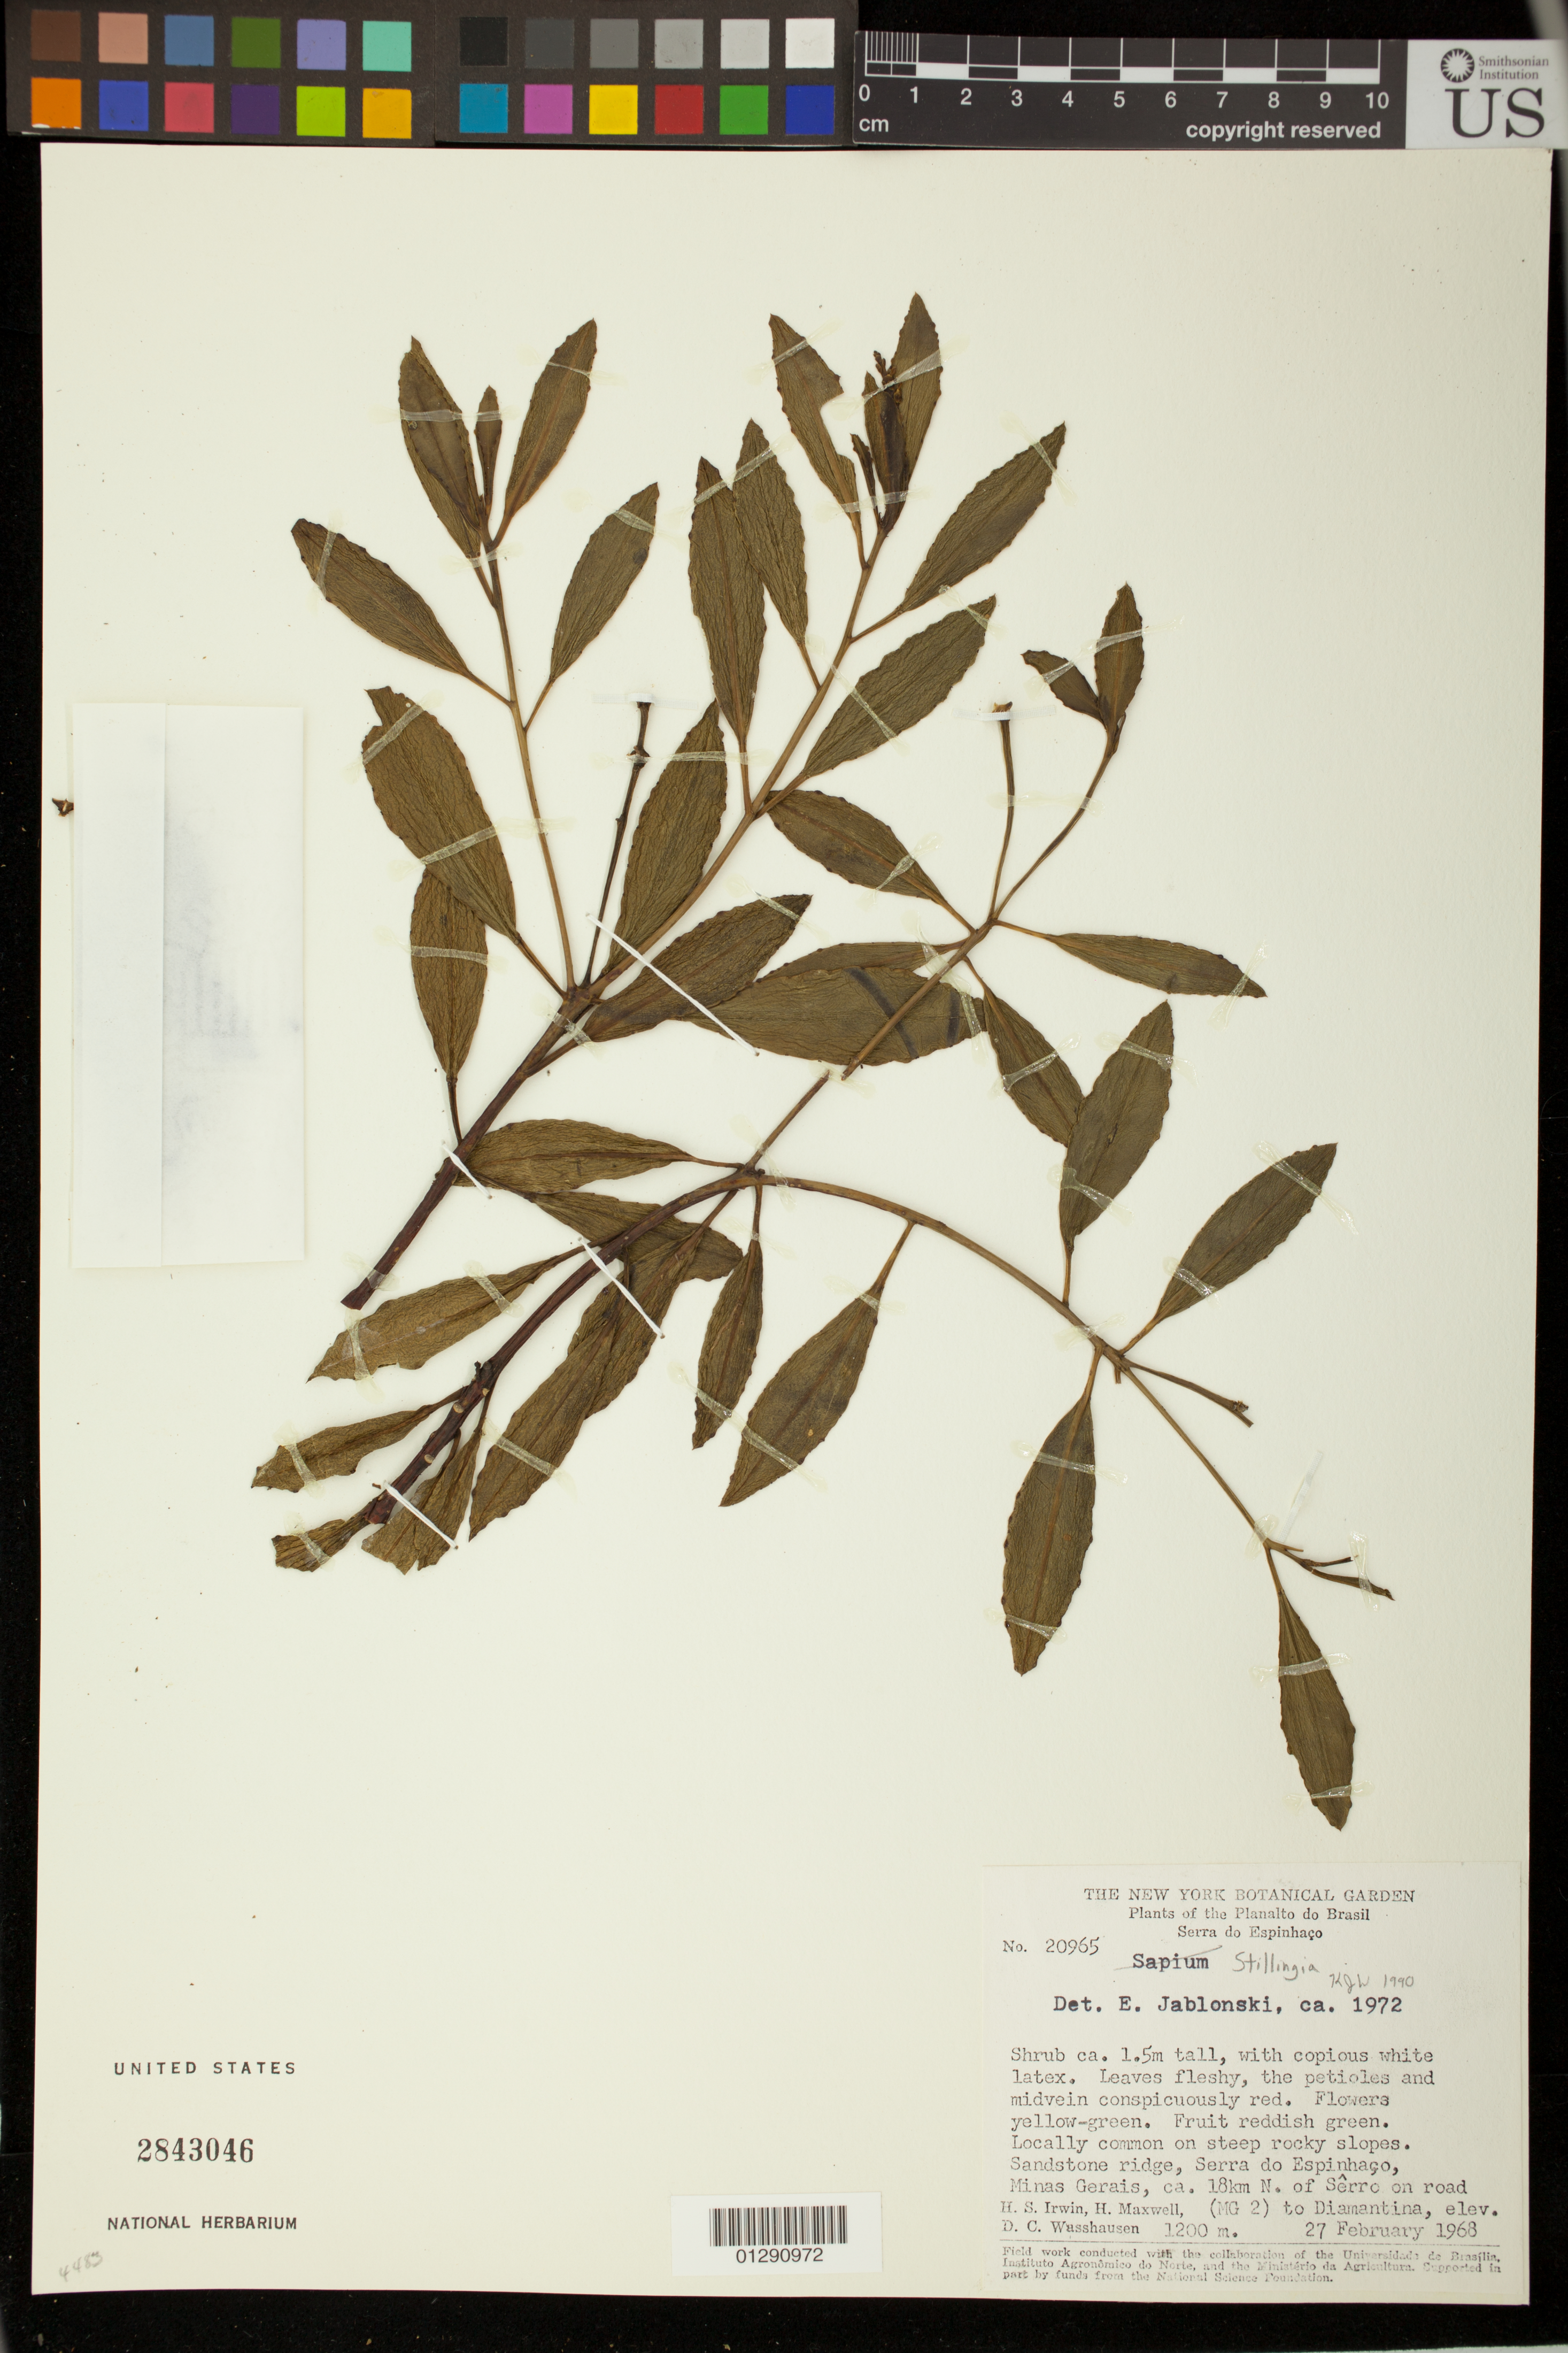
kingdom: Plantae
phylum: Tracheophyta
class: Magnoliopsida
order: Malpighiales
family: Euphorbiaceae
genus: Stillingia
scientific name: Stillingia sp.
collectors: H. Irwin, H. Maxwell & D. C. Wasshausen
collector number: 20965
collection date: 1968-02-27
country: Brazil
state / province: Minas Gerais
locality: Sandstone ridge, Serra do Espinhaco, Minas Gerais, ca. 18 km N. of Serro on road to Diamantina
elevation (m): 1200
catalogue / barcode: US 2843046